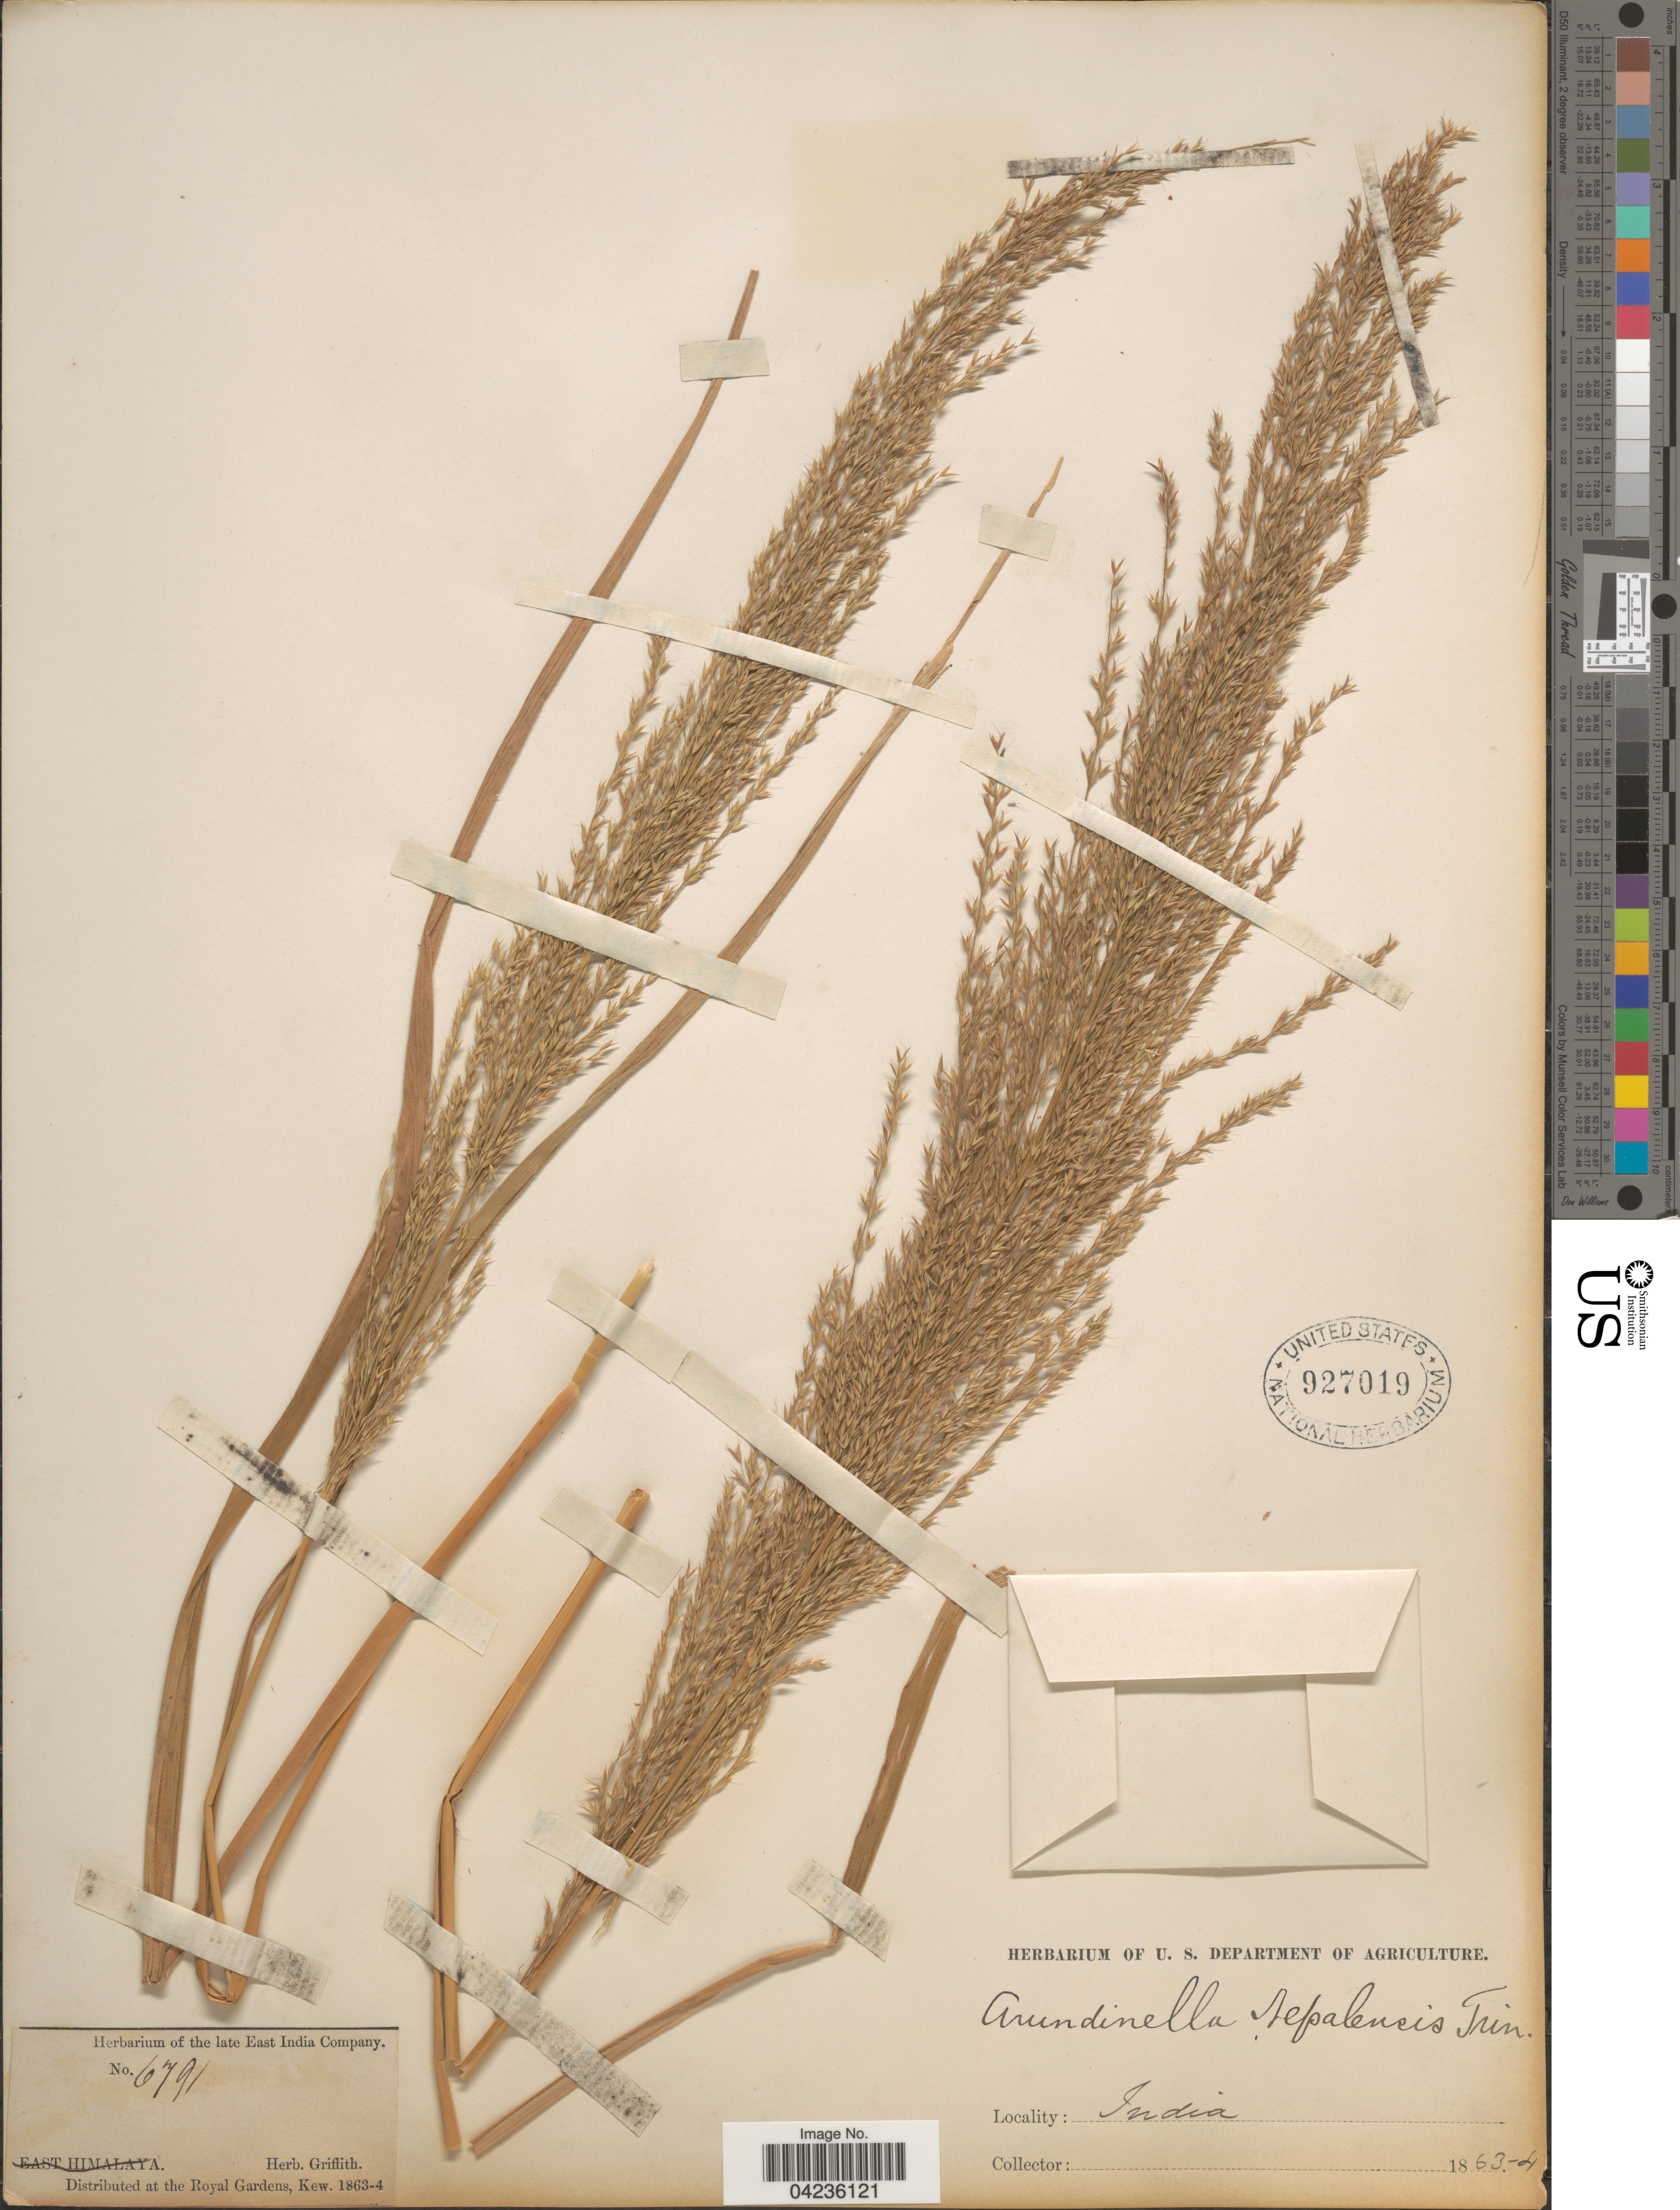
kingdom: Plantae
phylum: Tracheophyta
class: Liliopsida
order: Poales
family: Poaceae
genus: Arundinella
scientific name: Arundinella nepalensis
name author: Trin.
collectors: ex herb. Griffith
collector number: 6791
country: India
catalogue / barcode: US 927019